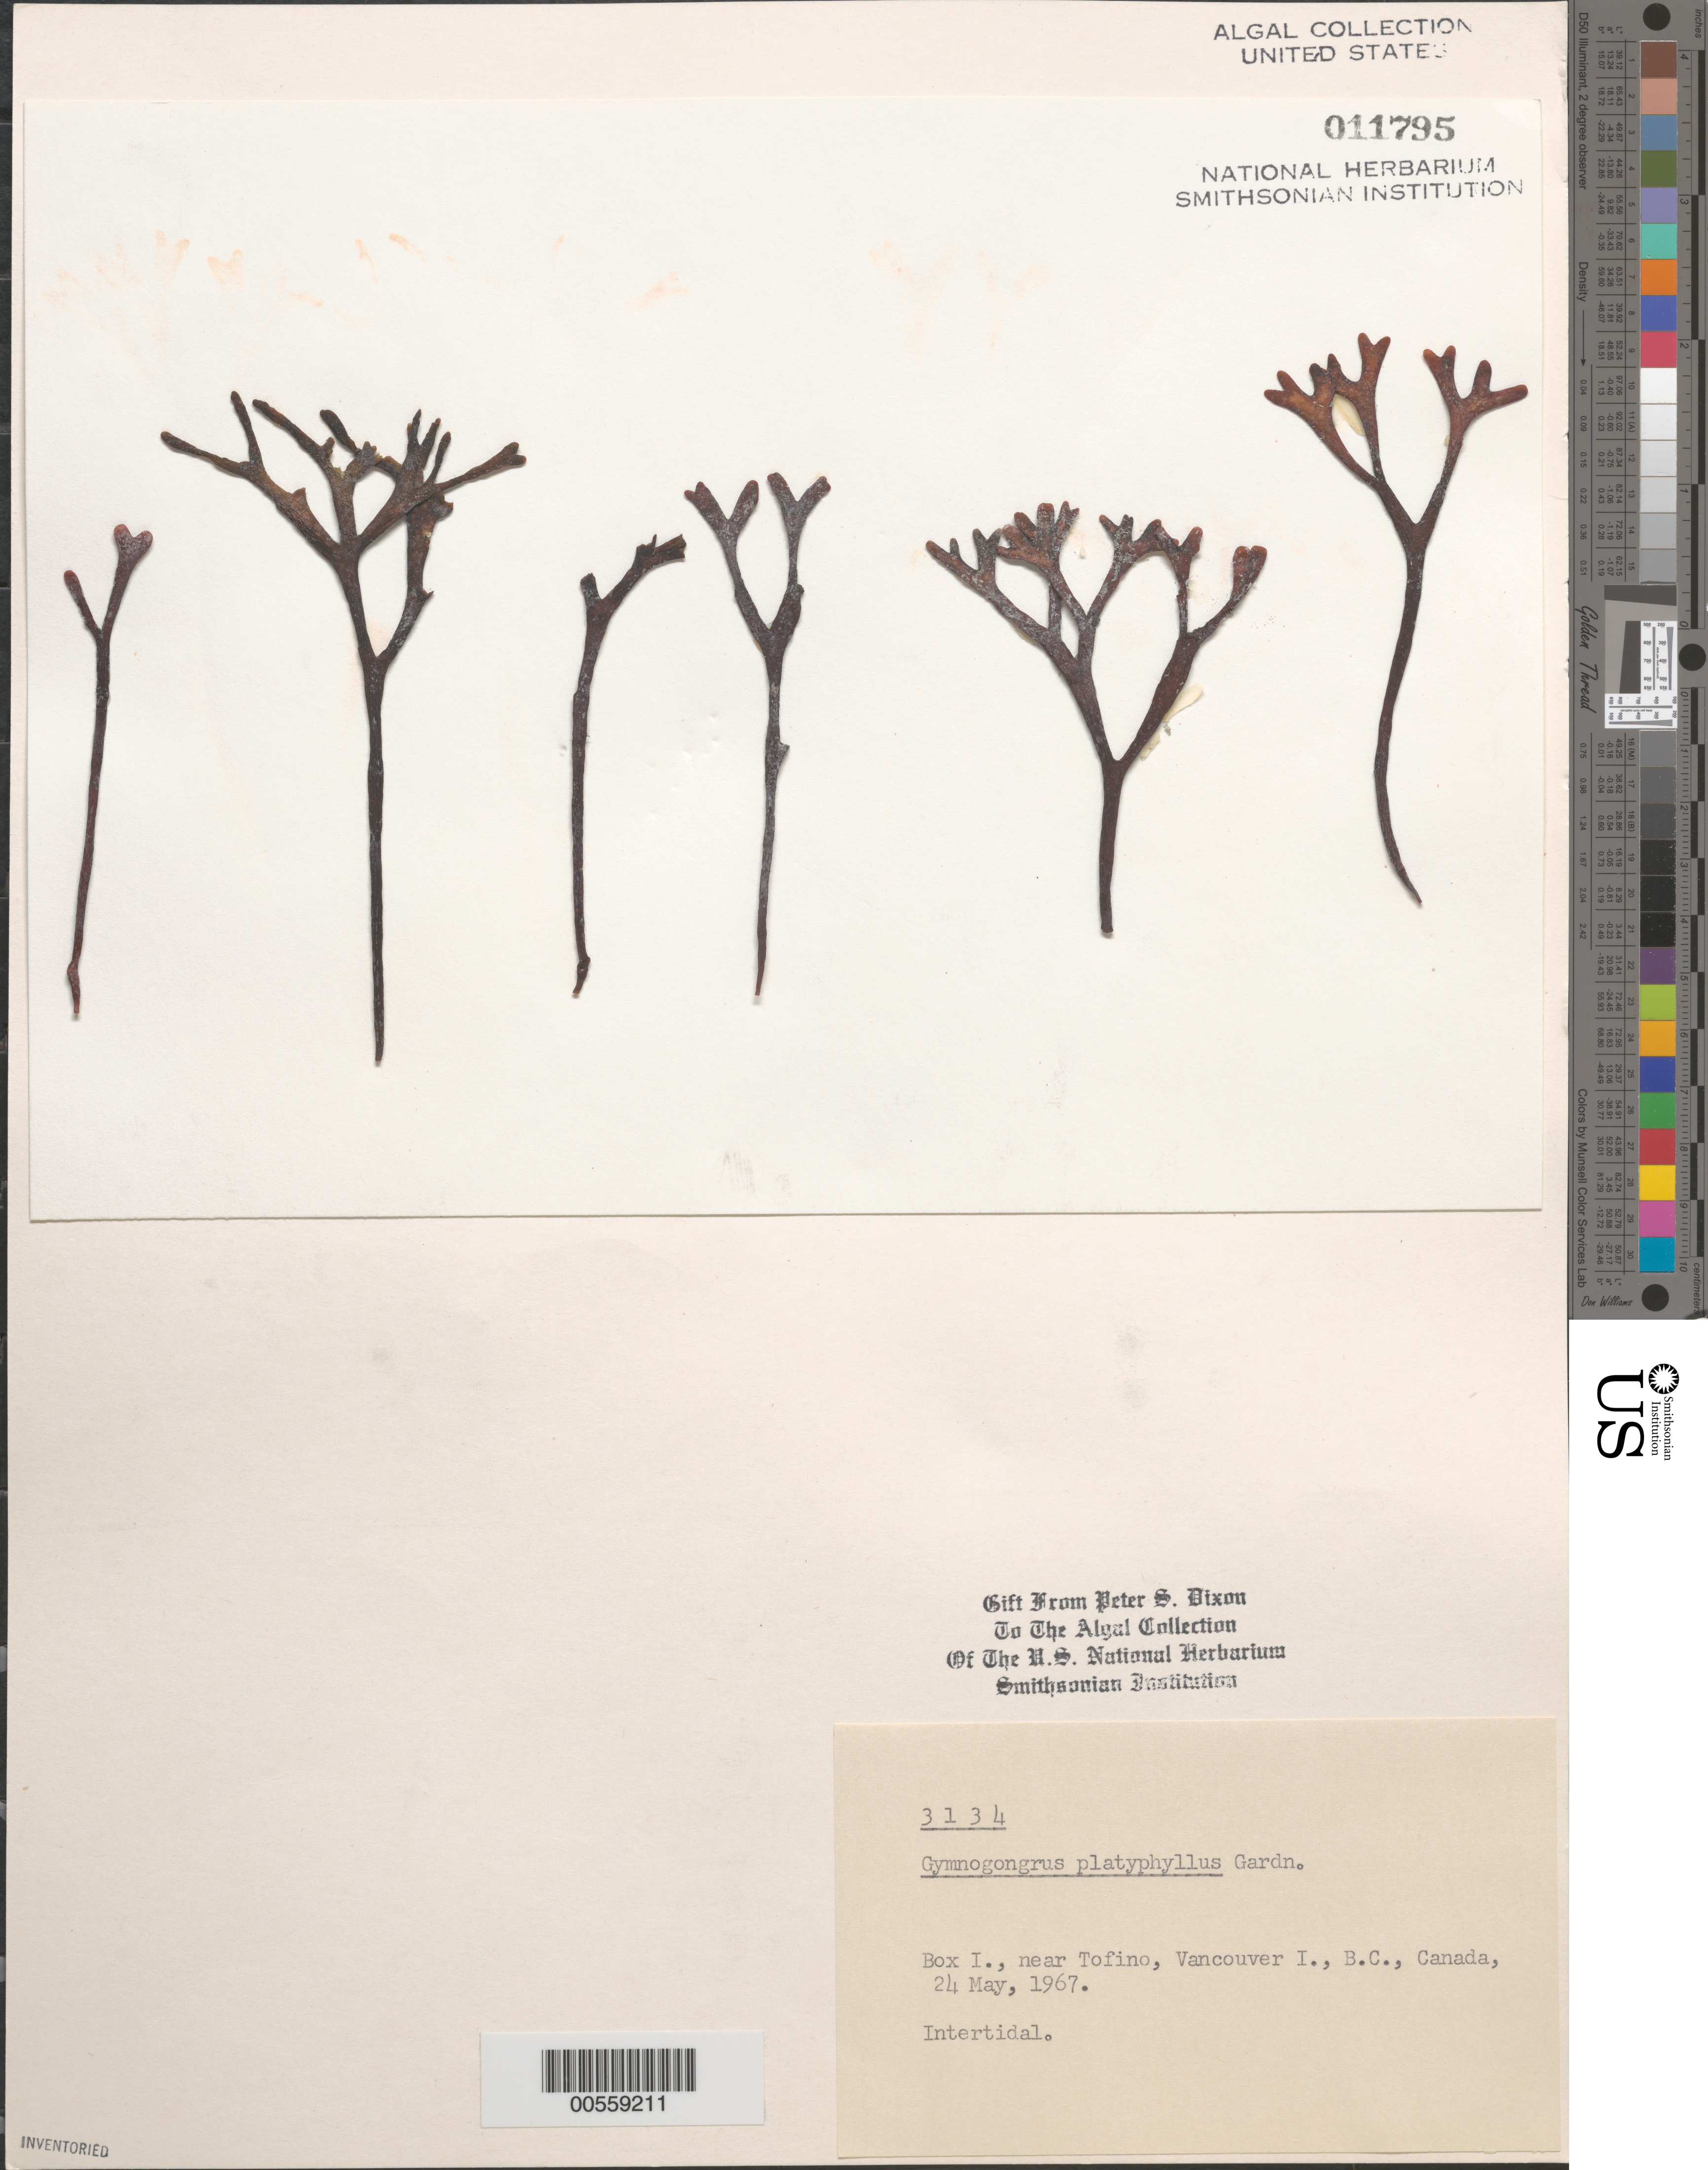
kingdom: Plantae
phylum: Rhodophyta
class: Florideophyceae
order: Gigartinales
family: Phyllophoraceae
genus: Gymnogongrus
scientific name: Gymnogongrus platyphyllus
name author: N.L. Gardner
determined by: Dixon, P. S.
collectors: P. S. Dixon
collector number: PSD 3134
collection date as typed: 24 May 1967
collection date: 1967-05-24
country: Canada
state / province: British Columbia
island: Box Island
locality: Near Tofino, Vancouver Island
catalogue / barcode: US 11795